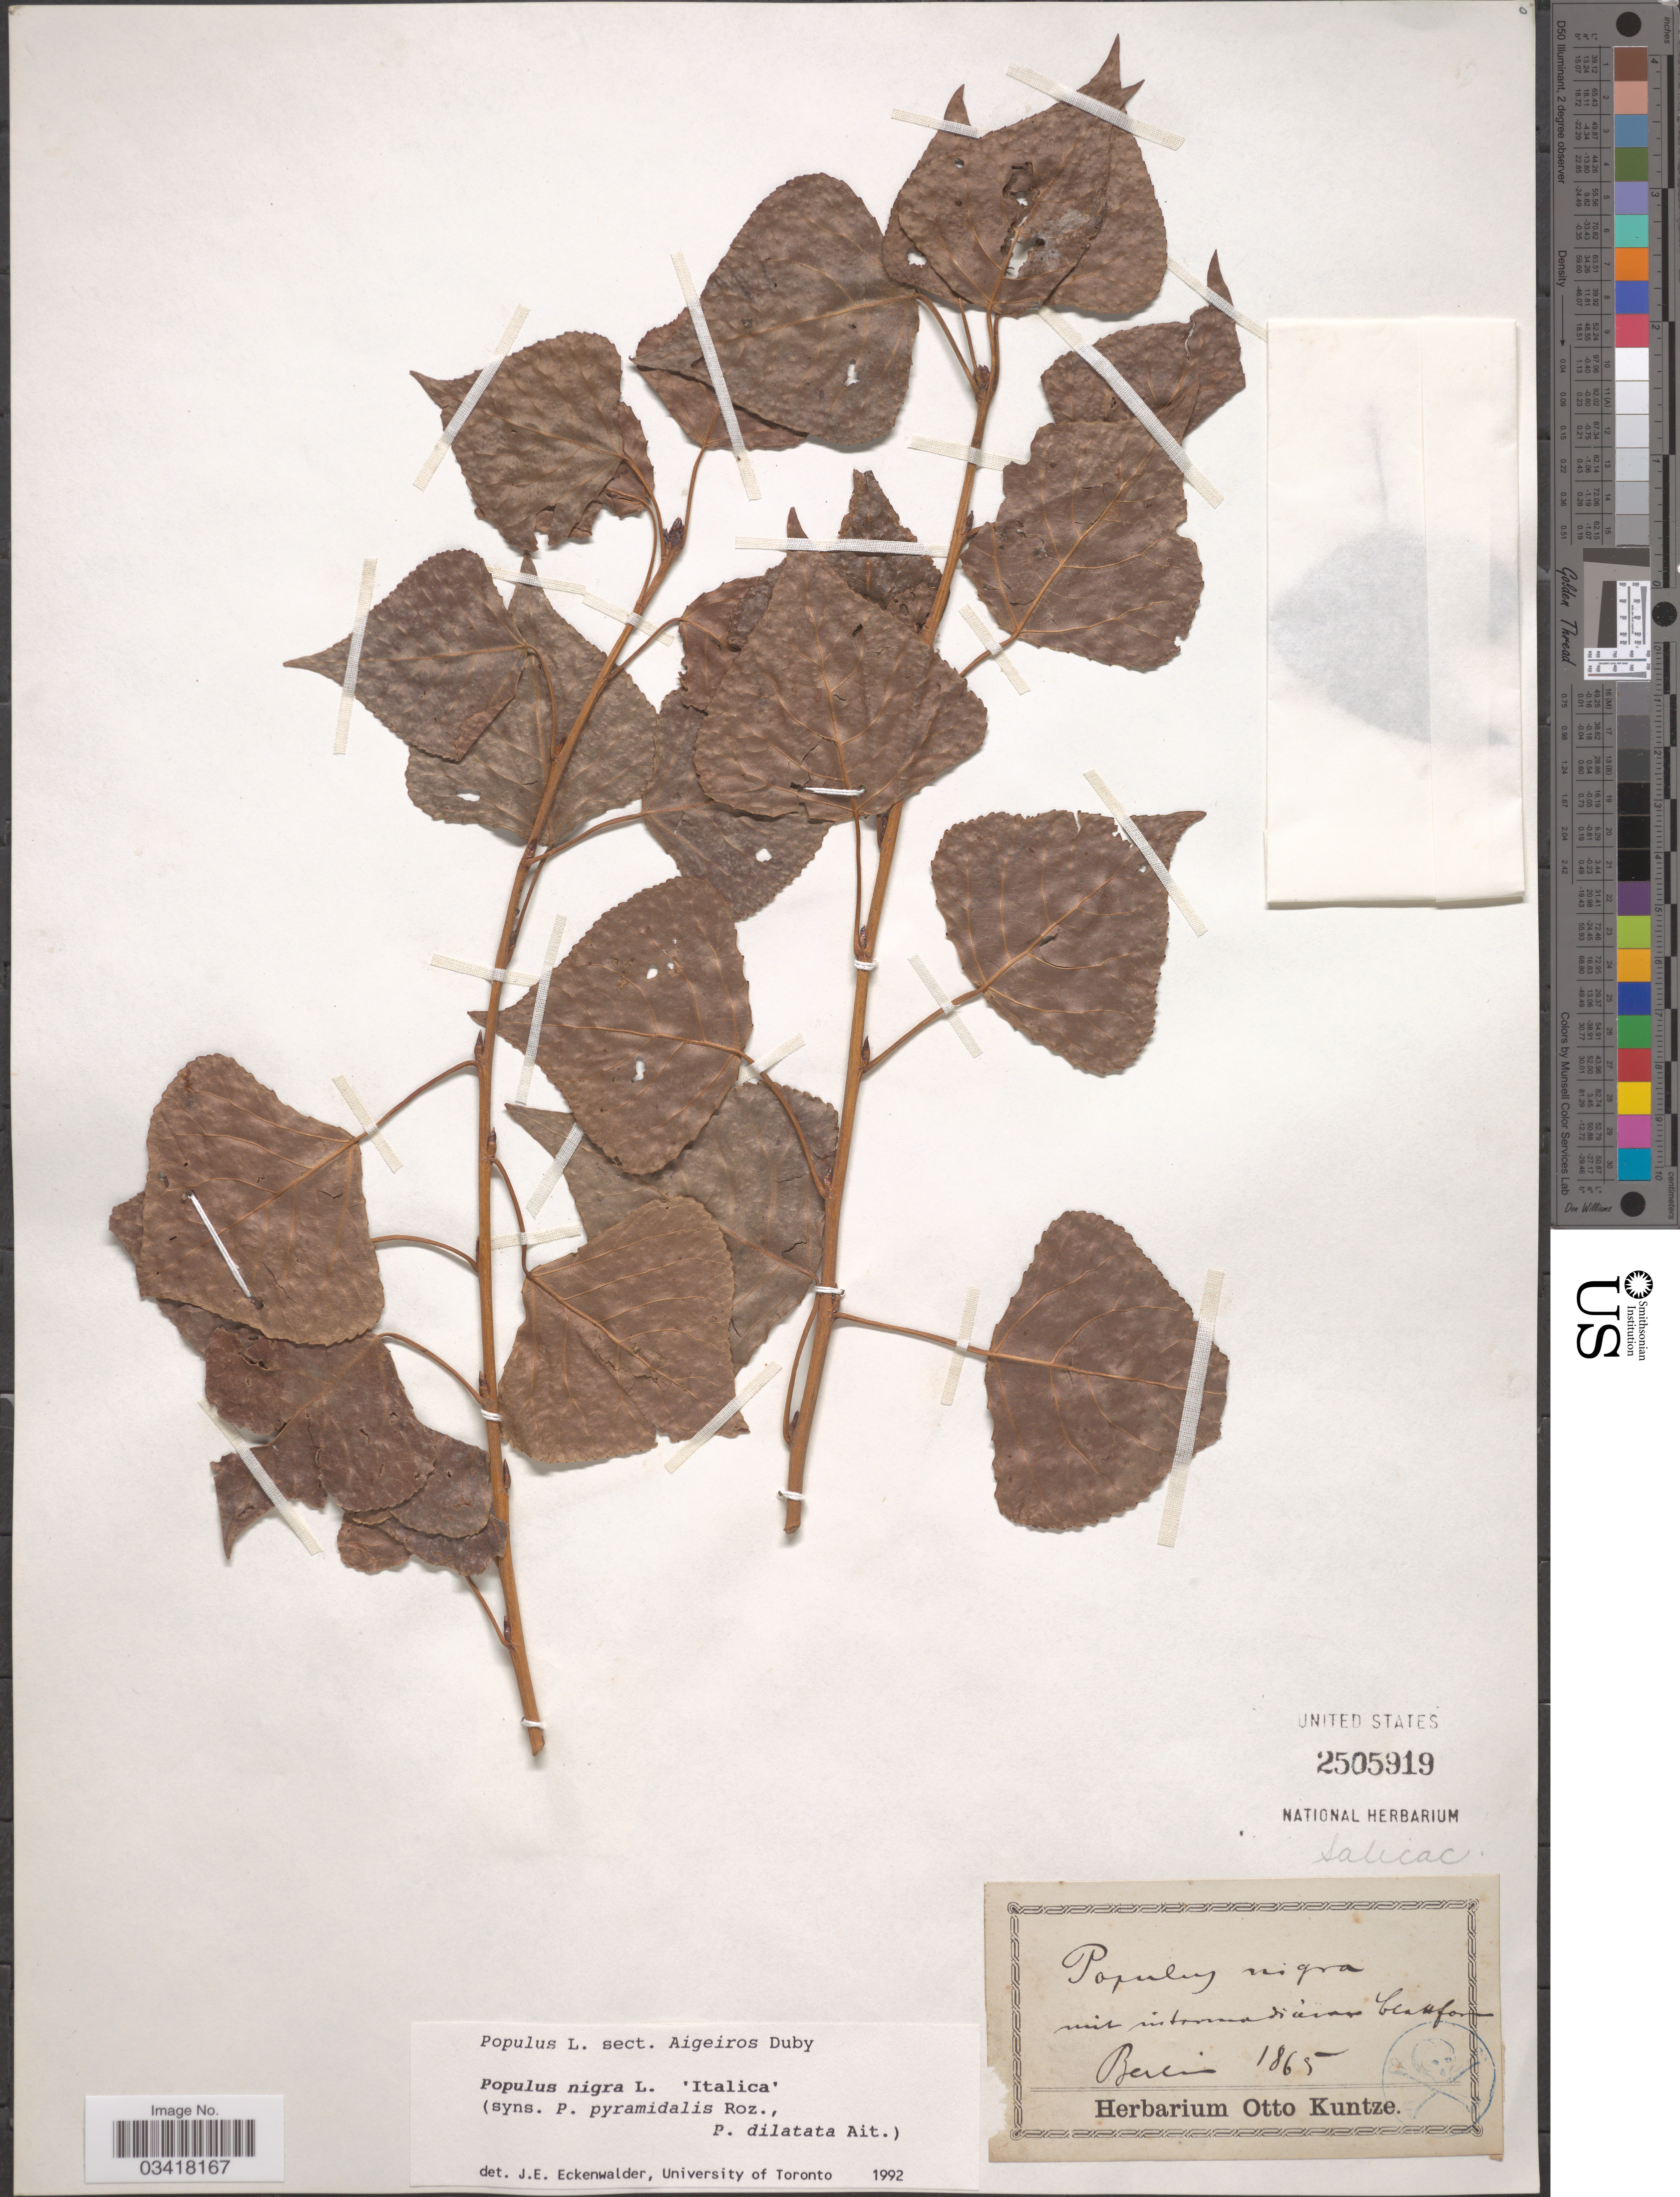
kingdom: Plantae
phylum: Tracheophyta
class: Magnoliopsida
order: Malpighiales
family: Salicaceae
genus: Populus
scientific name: Populus nigra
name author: L.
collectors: ex herb. Otto Kuntze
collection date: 1865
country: Germany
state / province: Berlin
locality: [illegible text].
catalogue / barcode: US 2505919